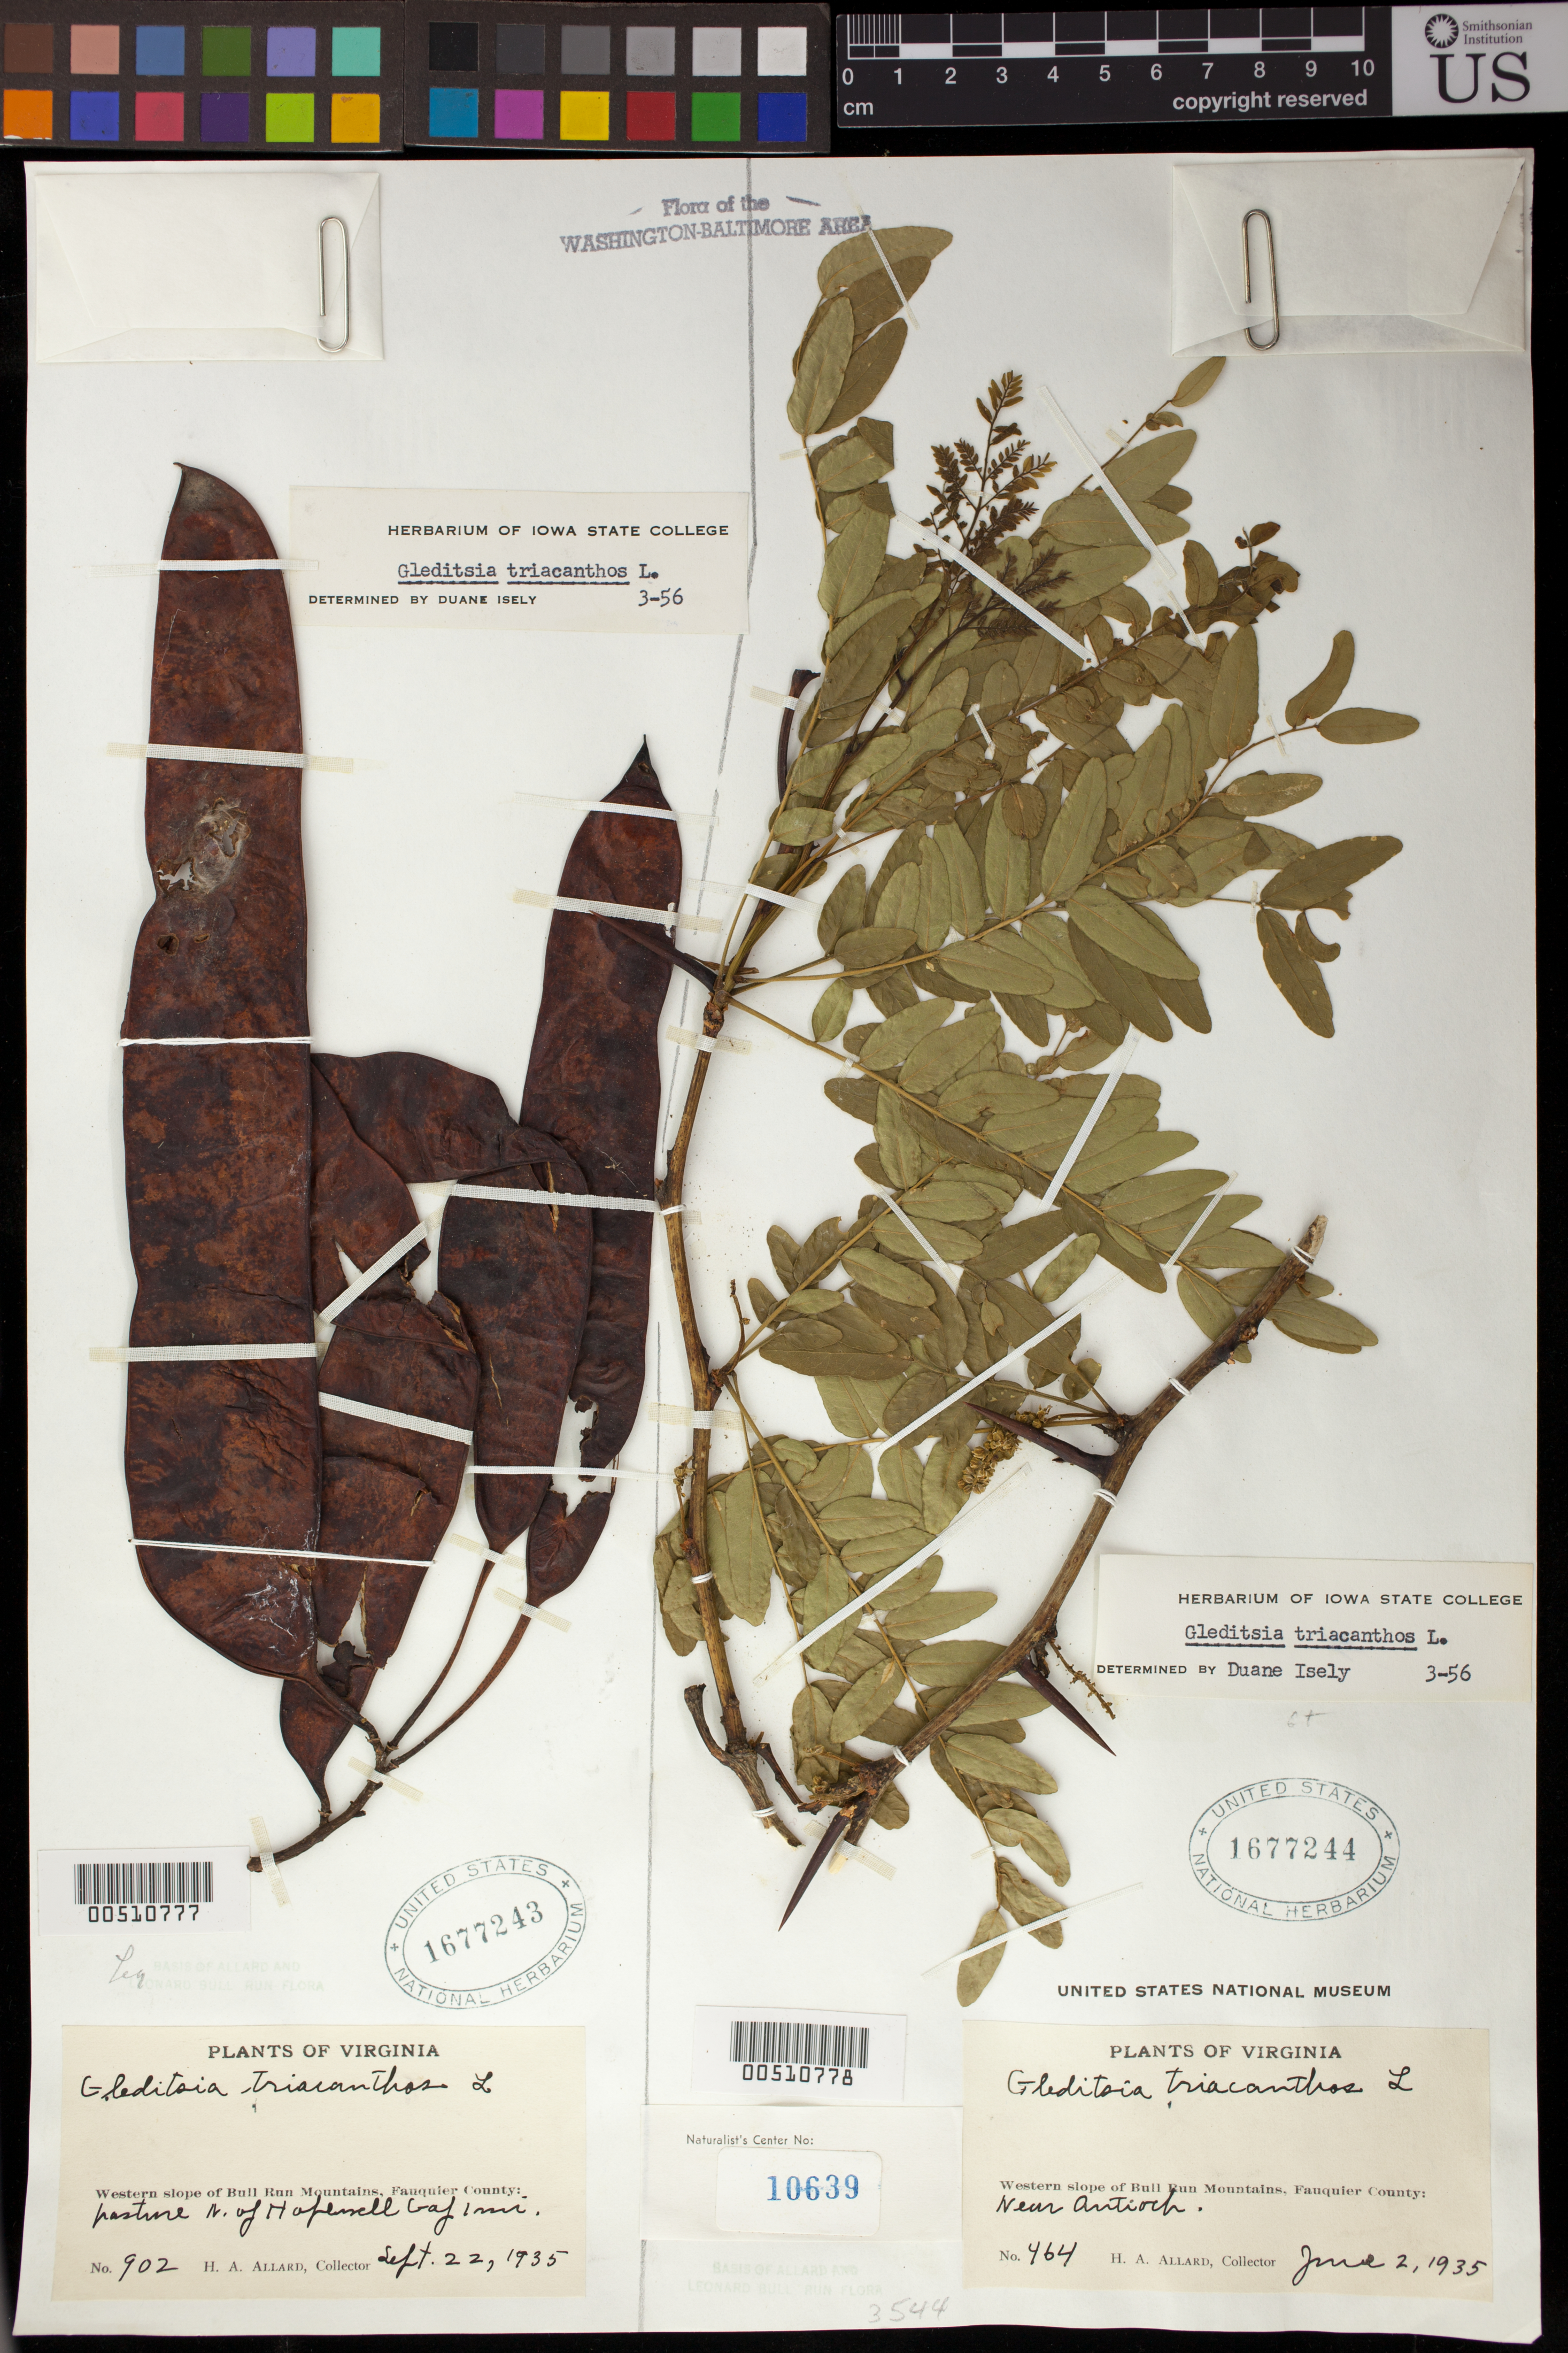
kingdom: Plantae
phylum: Tracheophyta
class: Magnoliopsida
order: Fabales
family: Fabaceae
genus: Gleditsia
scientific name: Gleditsia triacanthos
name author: L.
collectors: H. A. Allard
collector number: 464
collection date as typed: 02 Jun 1935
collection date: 1935-06-02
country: United States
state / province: Virginia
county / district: Fauquier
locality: Near Antioch, W slope of Bull Run Mts. Bull Run Mts.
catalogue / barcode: US 1677244